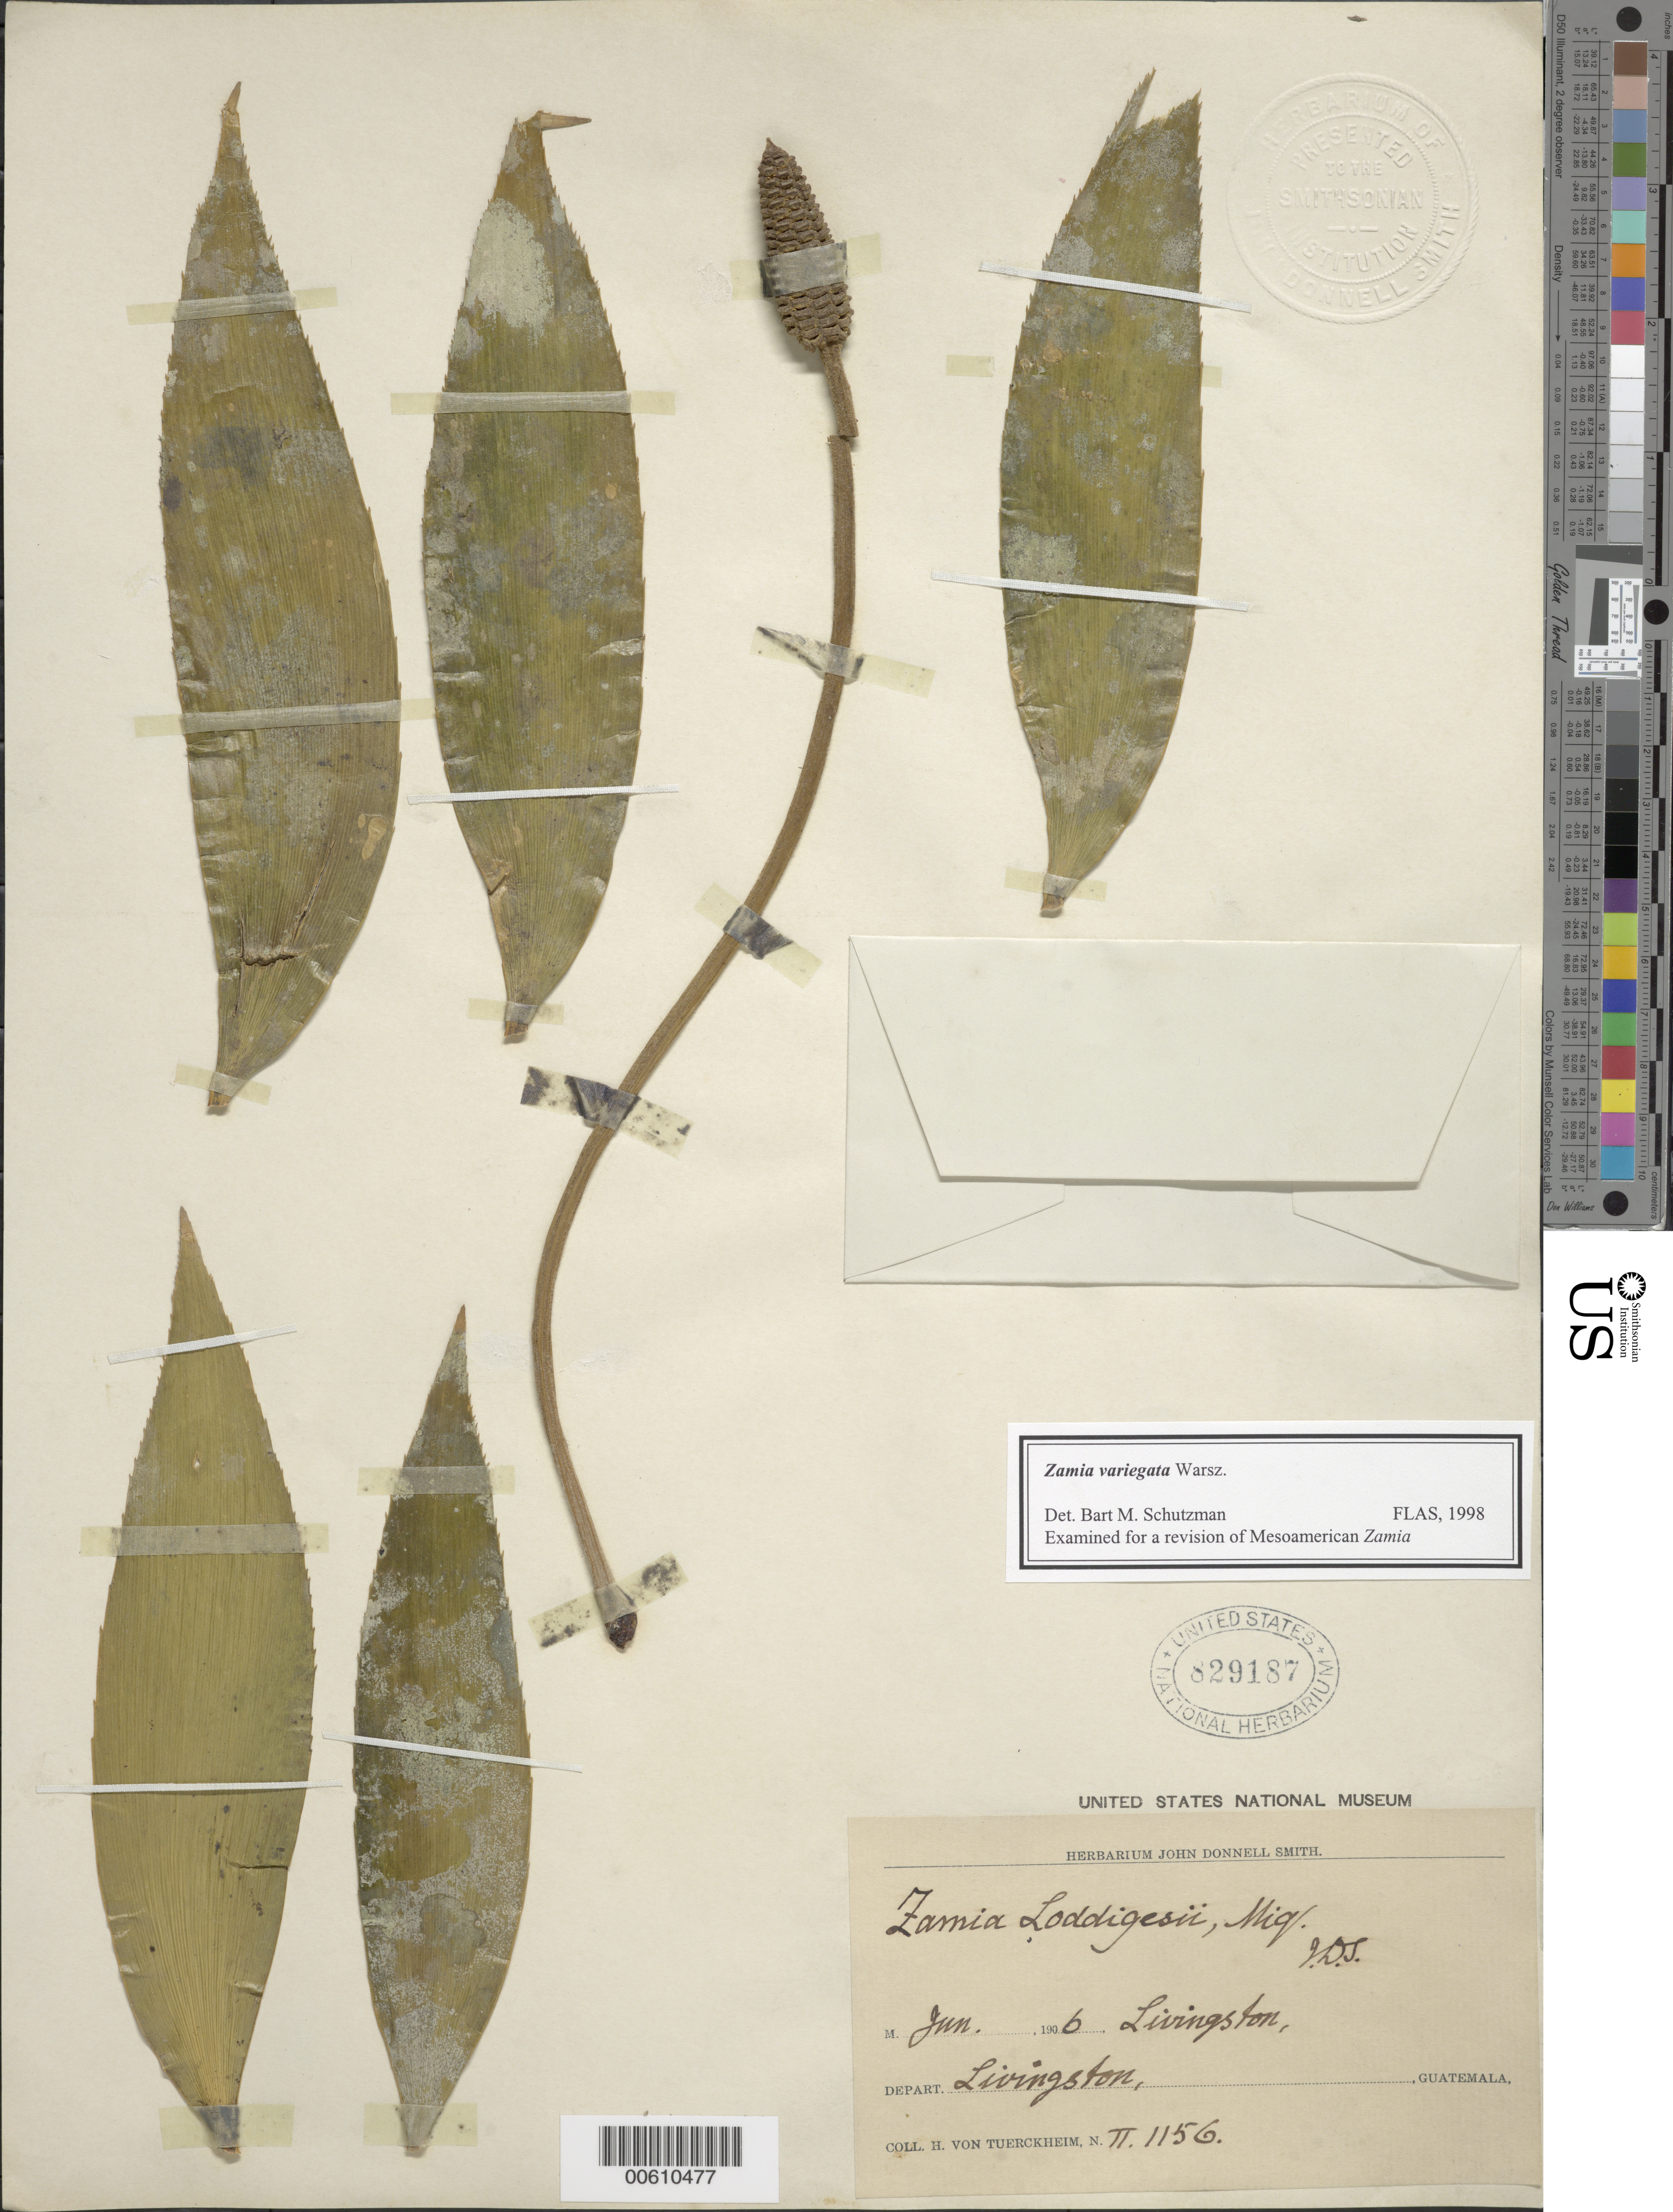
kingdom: Plantae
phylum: Tracheophyta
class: Cycadopsida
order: Cycadales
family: Zamiaceae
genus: Zamia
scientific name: Zamia variegata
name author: Warsz.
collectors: H. von Türckheim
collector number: TT 1156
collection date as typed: Jun 1906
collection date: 1906-06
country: Guatemala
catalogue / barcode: US 829187